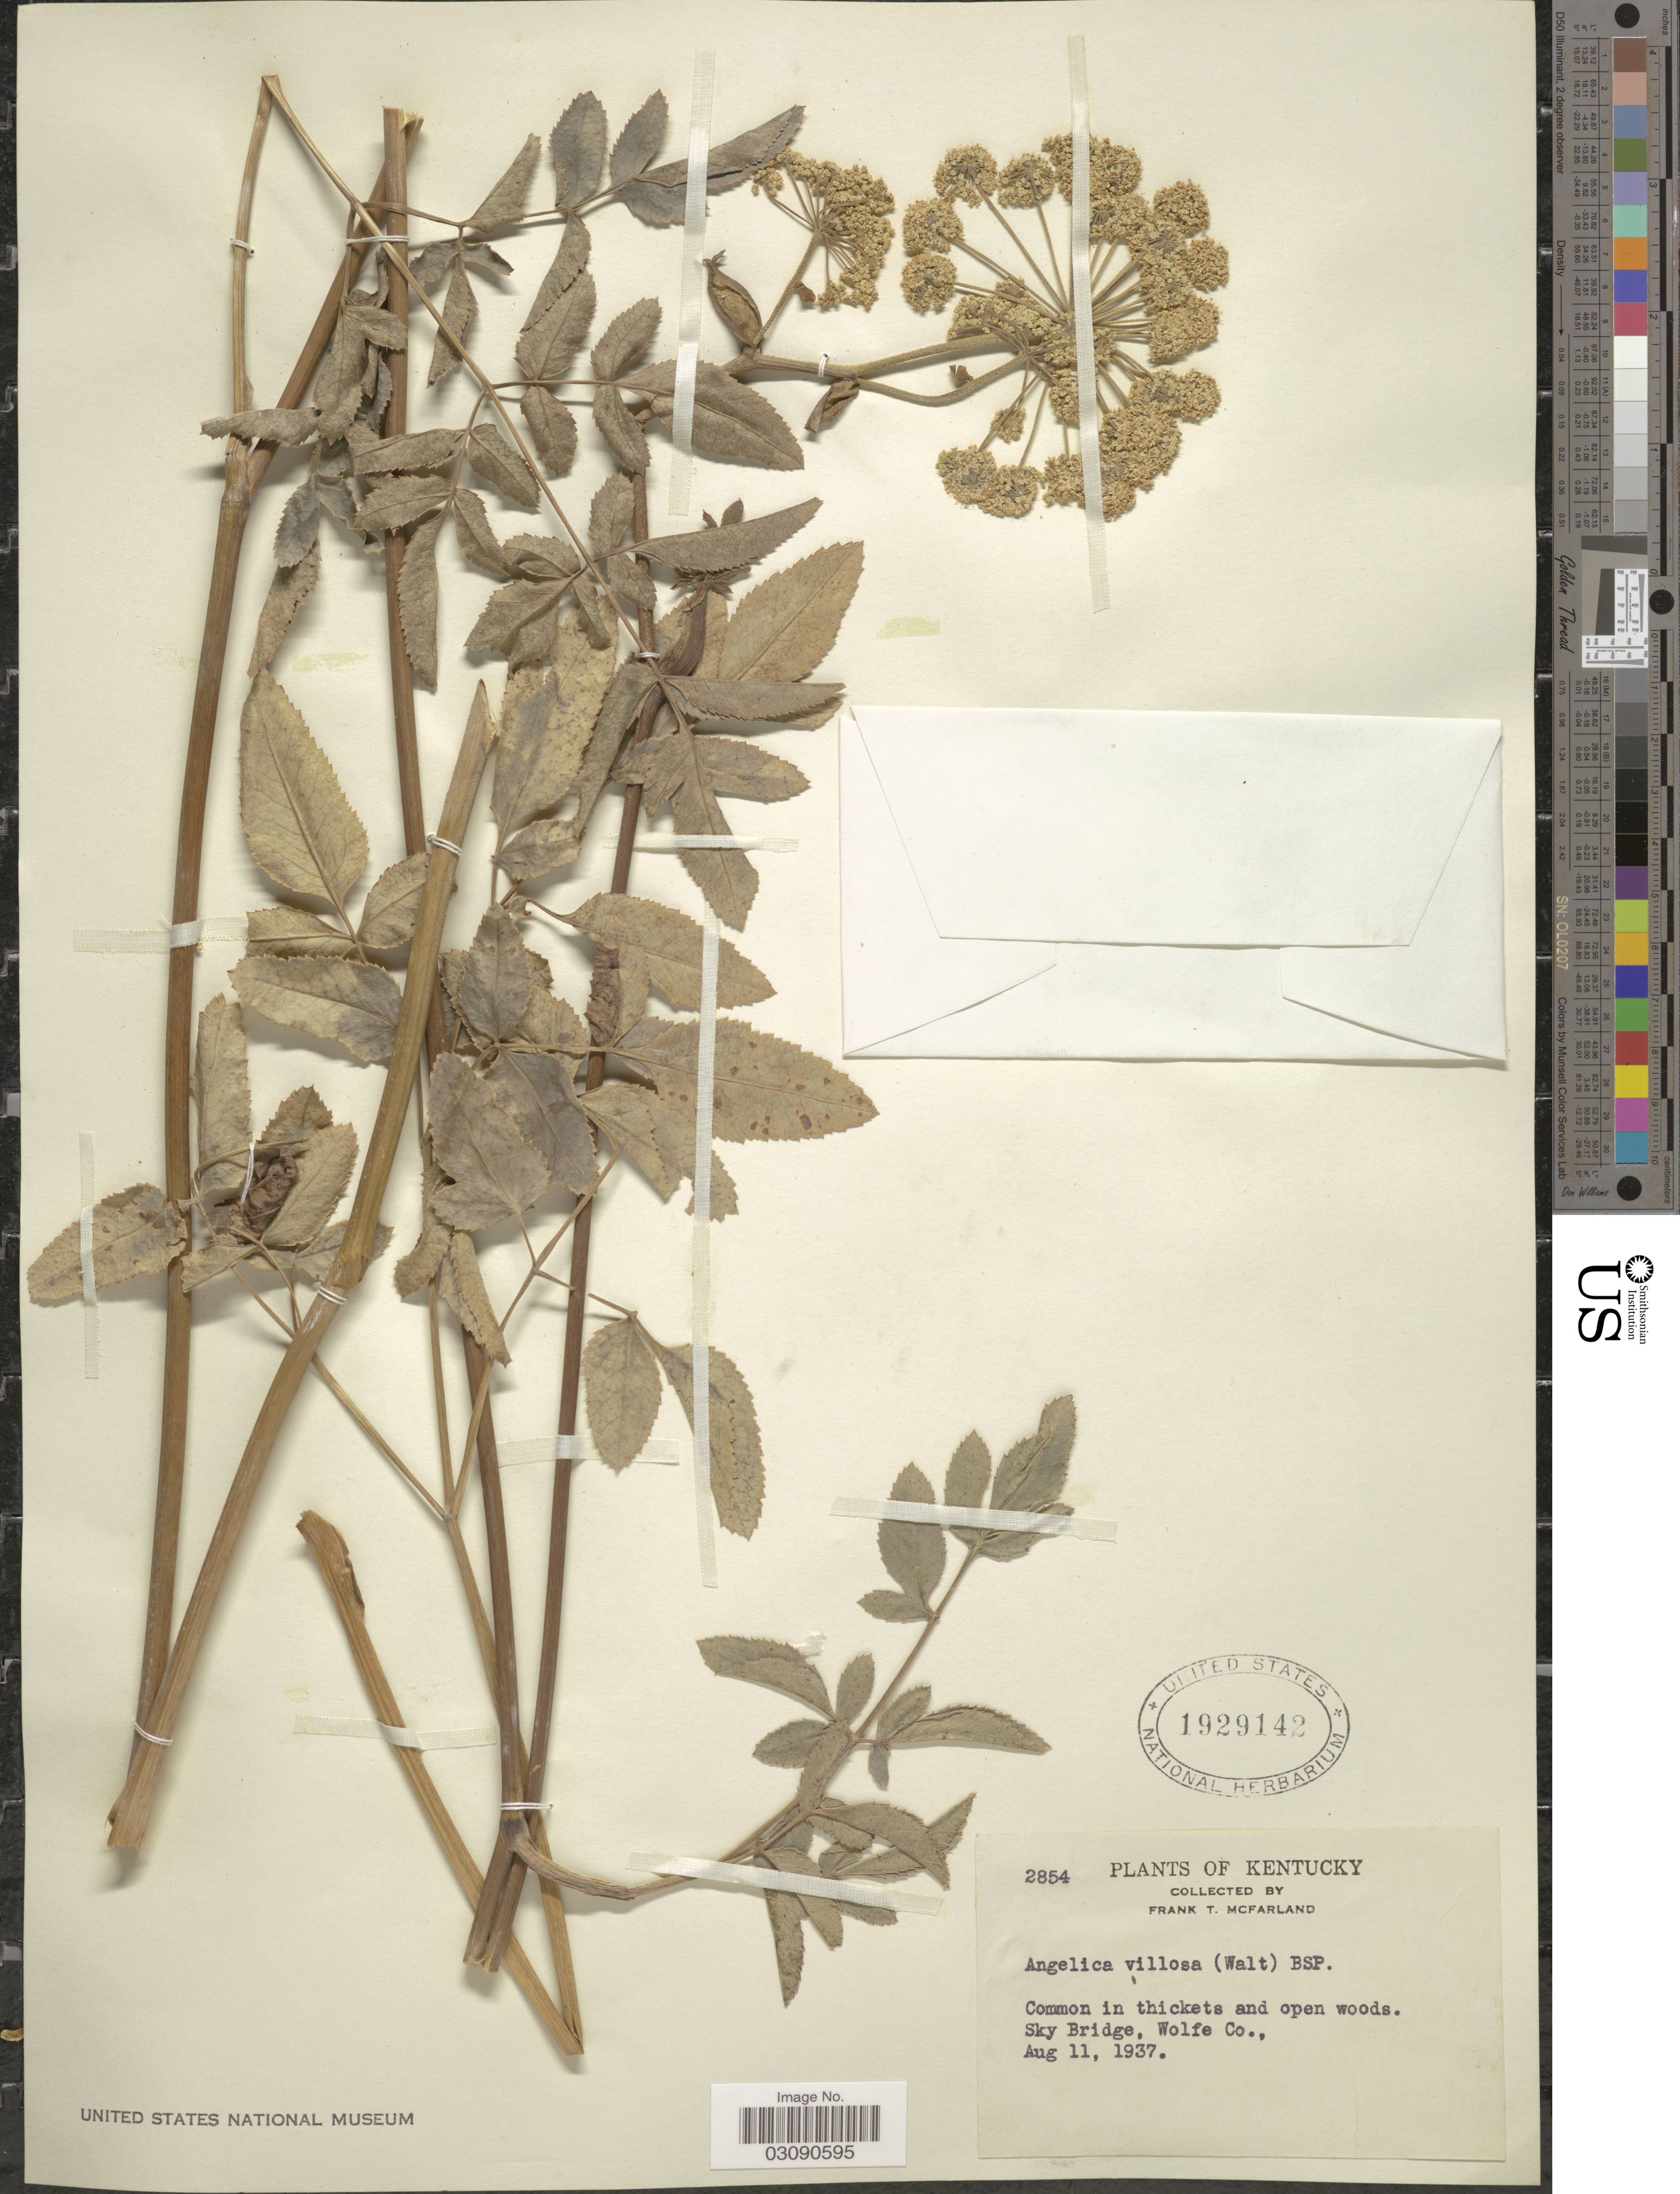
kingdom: Plantae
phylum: Tracheophyta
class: Magnoliopsida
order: Apiales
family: Apiaceae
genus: Angelica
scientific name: Angelica venenosa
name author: (Greenway) Fernald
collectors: F. McFarland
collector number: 2854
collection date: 1937-08-11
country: United States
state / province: Kentucky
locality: Sky bridge, Wolfe Co.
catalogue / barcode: US 1929142